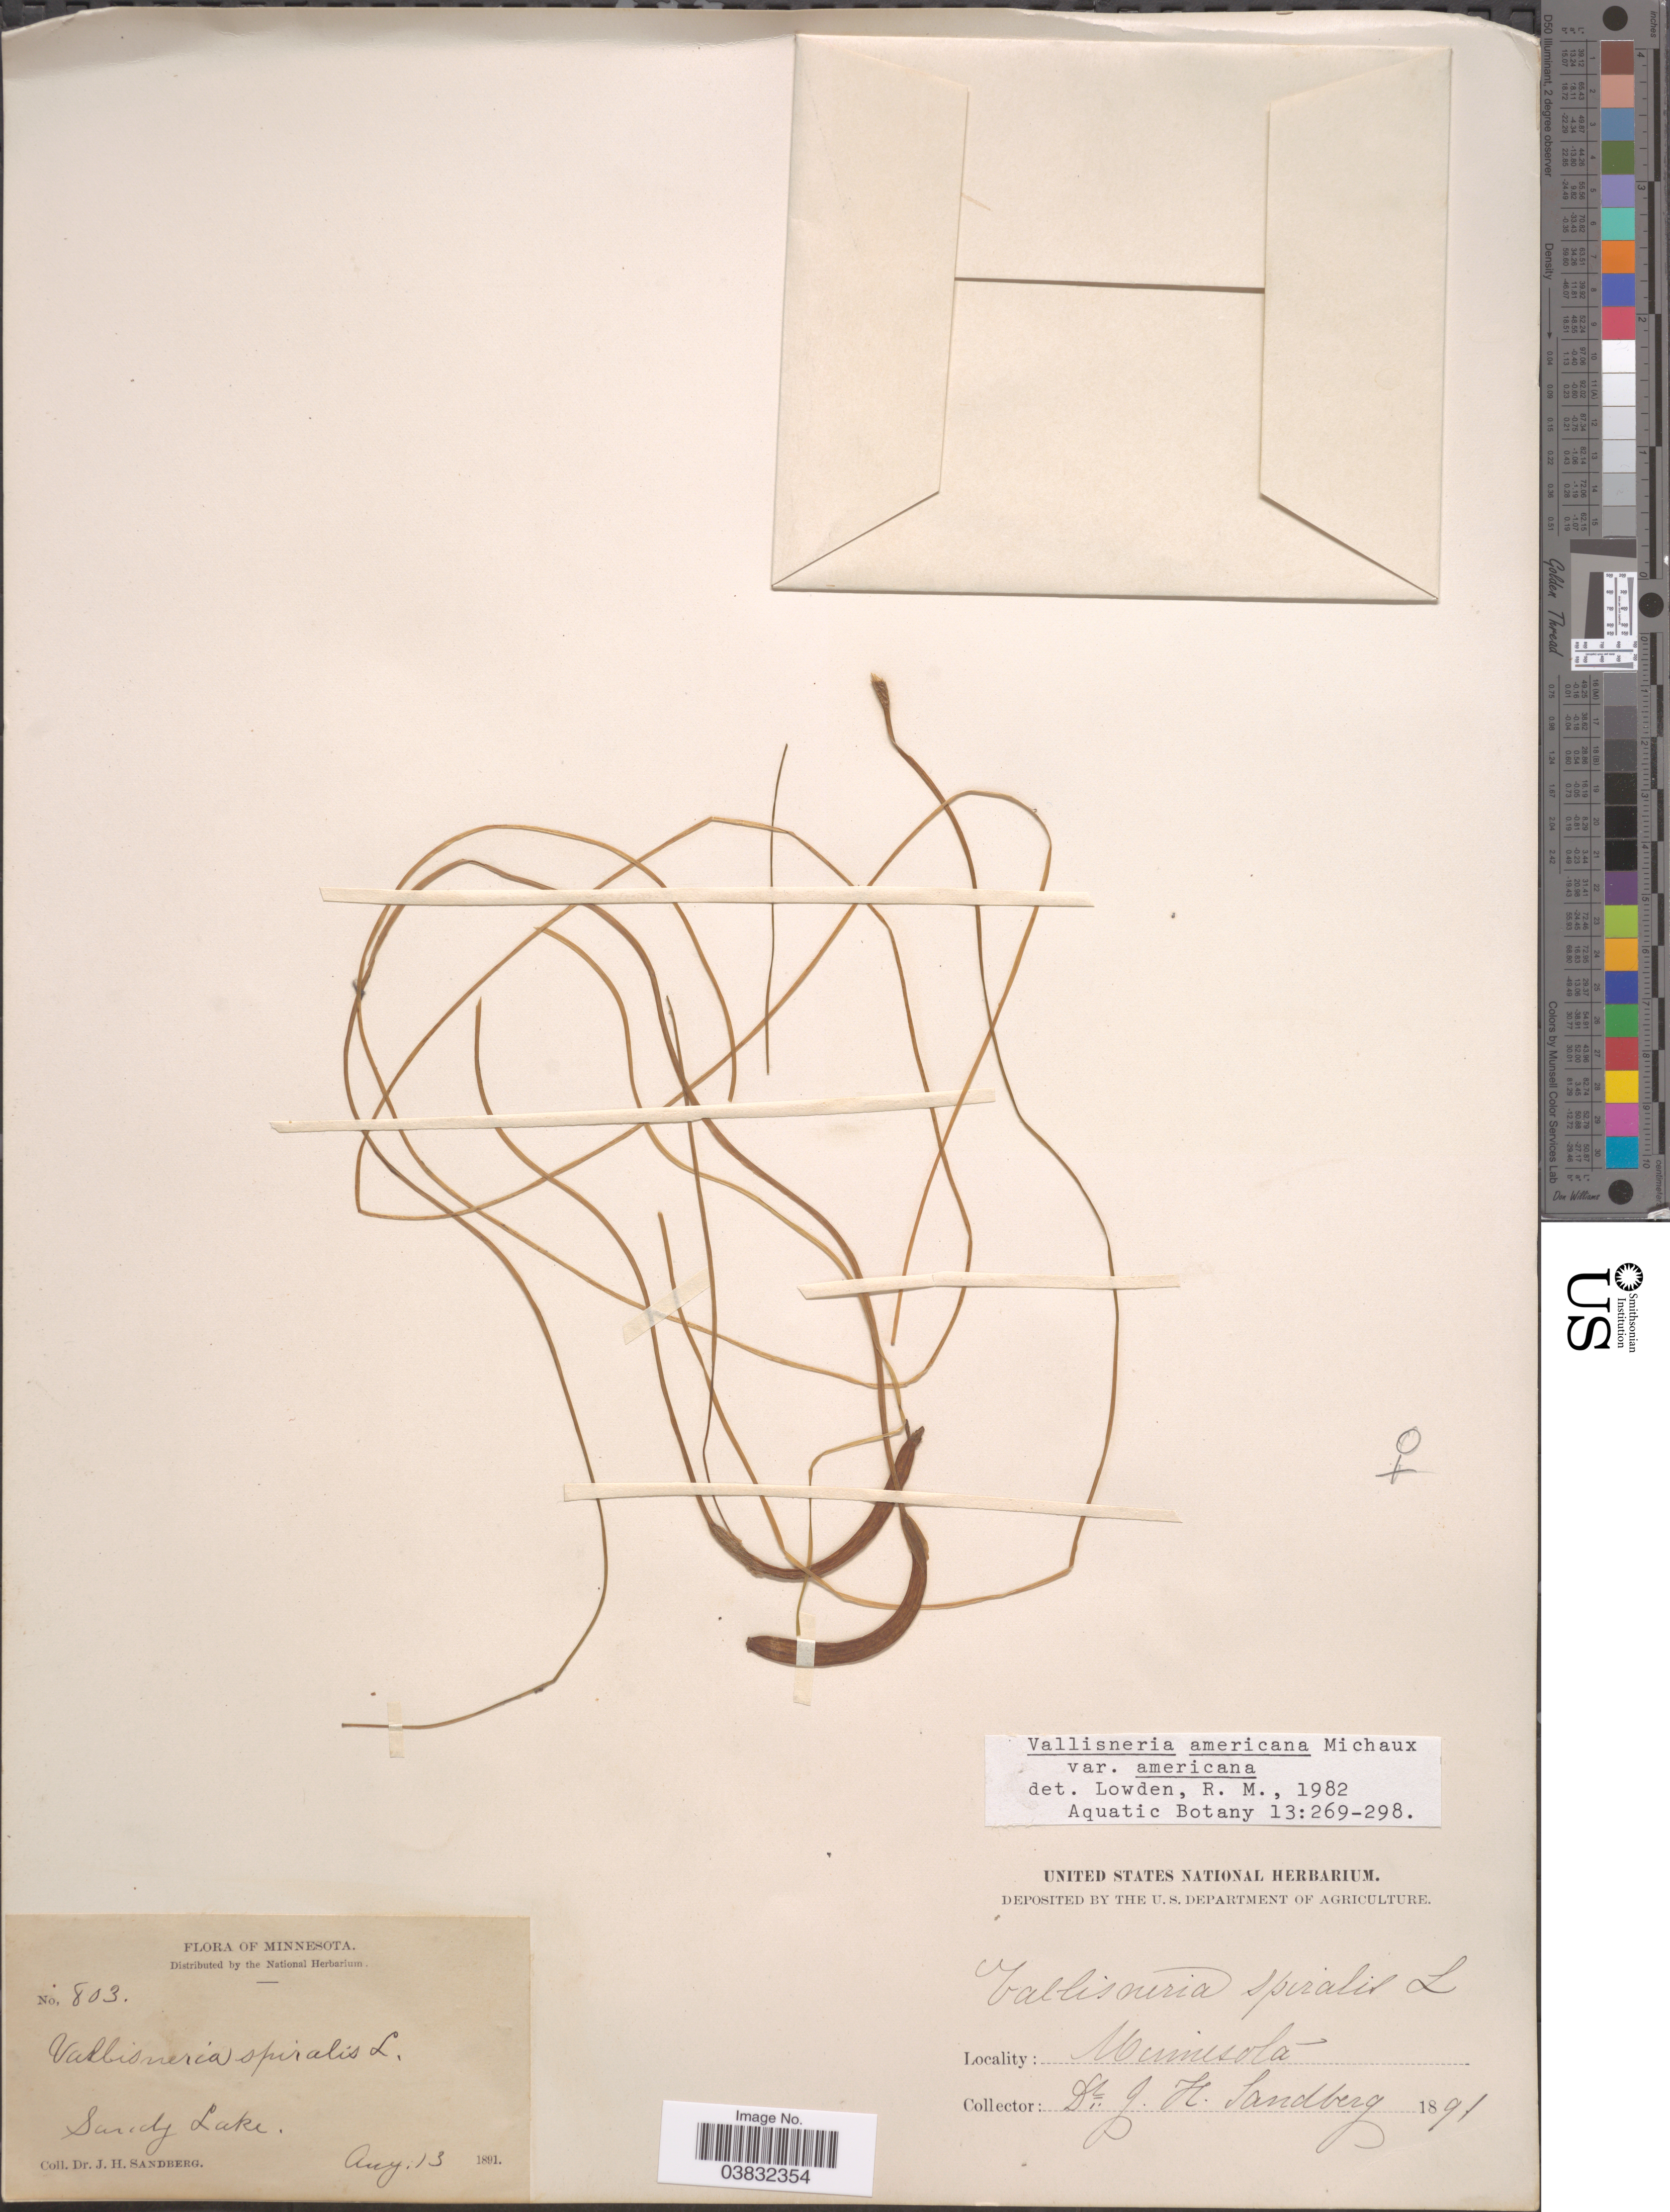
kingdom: Plantae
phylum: Tracheophyta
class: Liliopsida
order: Alismatales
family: Hydrocharitaceae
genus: Vallisneria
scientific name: Vallisneria americana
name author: Michx.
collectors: J. H. Sandberg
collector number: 803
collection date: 1891-08-13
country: United States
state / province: Minnesota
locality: Sandy Lake.